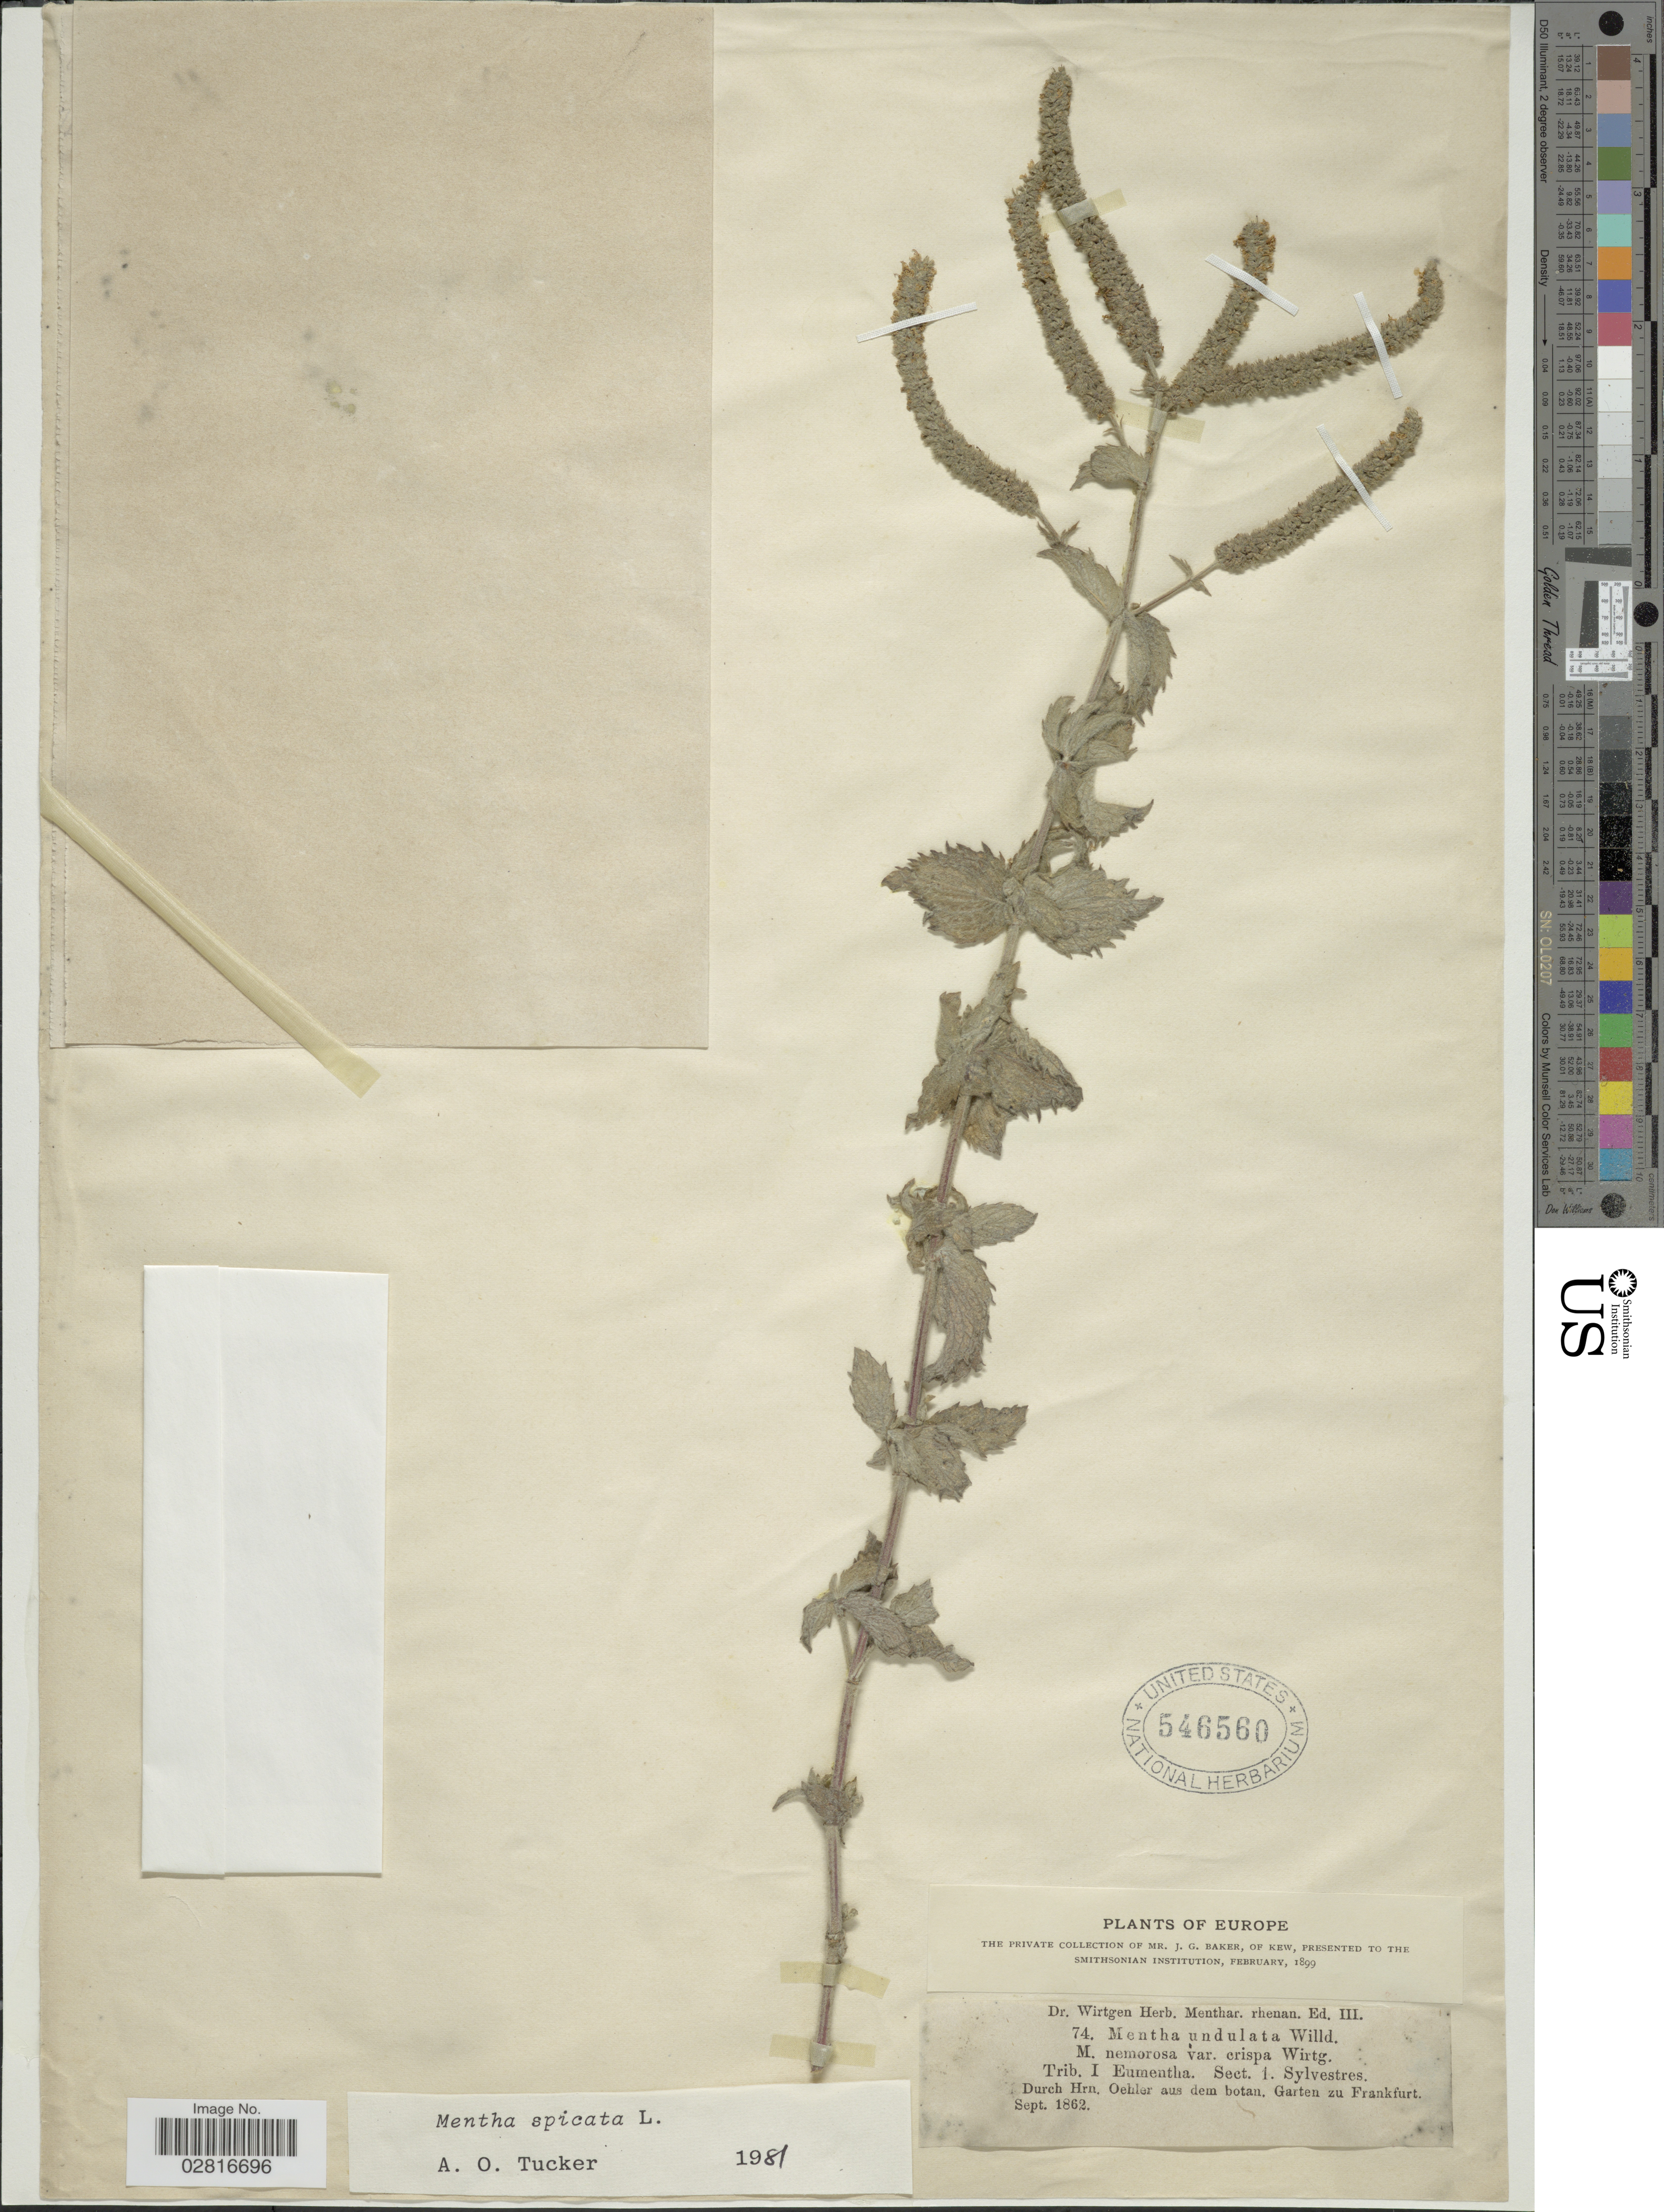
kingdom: Plantae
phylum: Tracheophyta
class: Magnoliopsida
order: Lamiales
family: Lamiaceae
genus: Mentha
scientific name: Mentha spicata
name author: L.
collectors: J. G. Baker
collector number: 74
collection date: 1862-09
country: Germany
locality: Europe. Durch Hrn. Oehler aus dem botan. Garten zu Frankfurt.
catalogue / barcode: US 546560